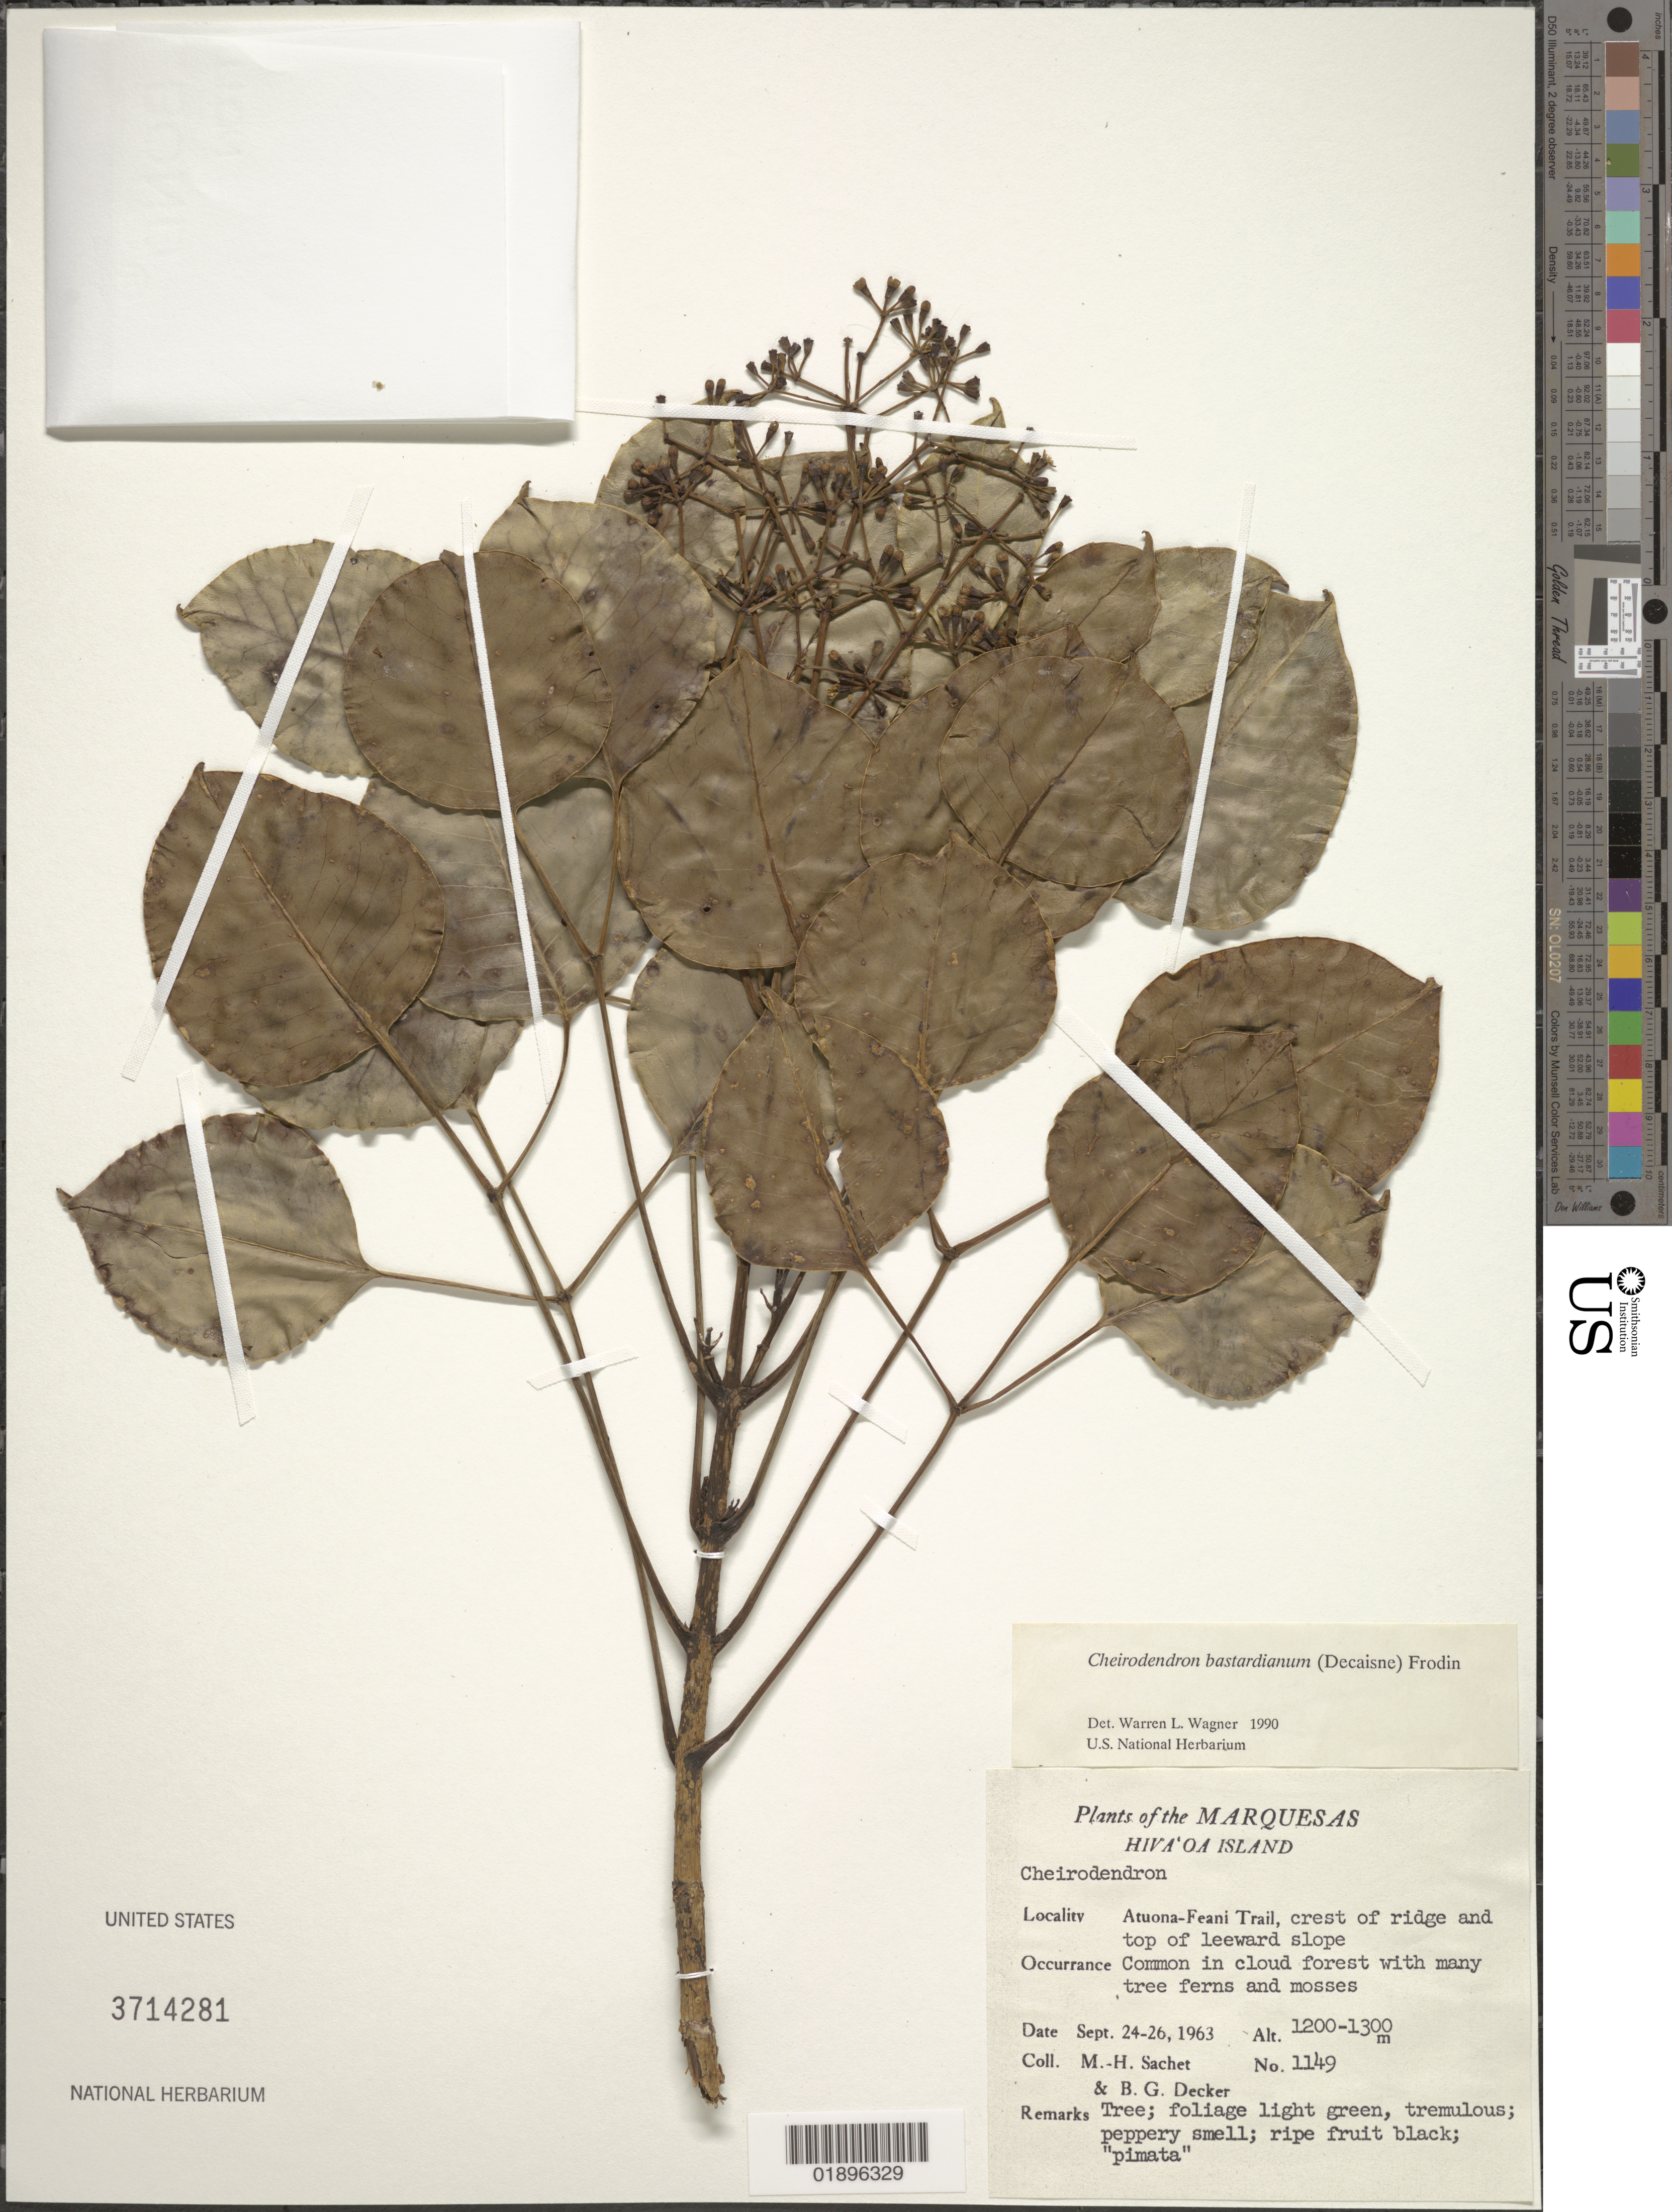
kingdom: Plantae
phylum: Tracheophyta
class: Magnoliopsida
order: Apiales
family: Araliaceae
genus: Cheirodendron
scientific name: Cheirodendron bastardianum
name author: (Decne.) Frodin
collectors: M.-H. Sachet & B. G. Decker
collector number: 1149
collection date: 1963-09-24/1963-09-26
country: French Polynesia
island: Hiva Oa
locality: Atuona-Feani Trail, crest of ridge and top of leeward slope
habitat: Cloud forest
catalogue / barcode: US 3714281